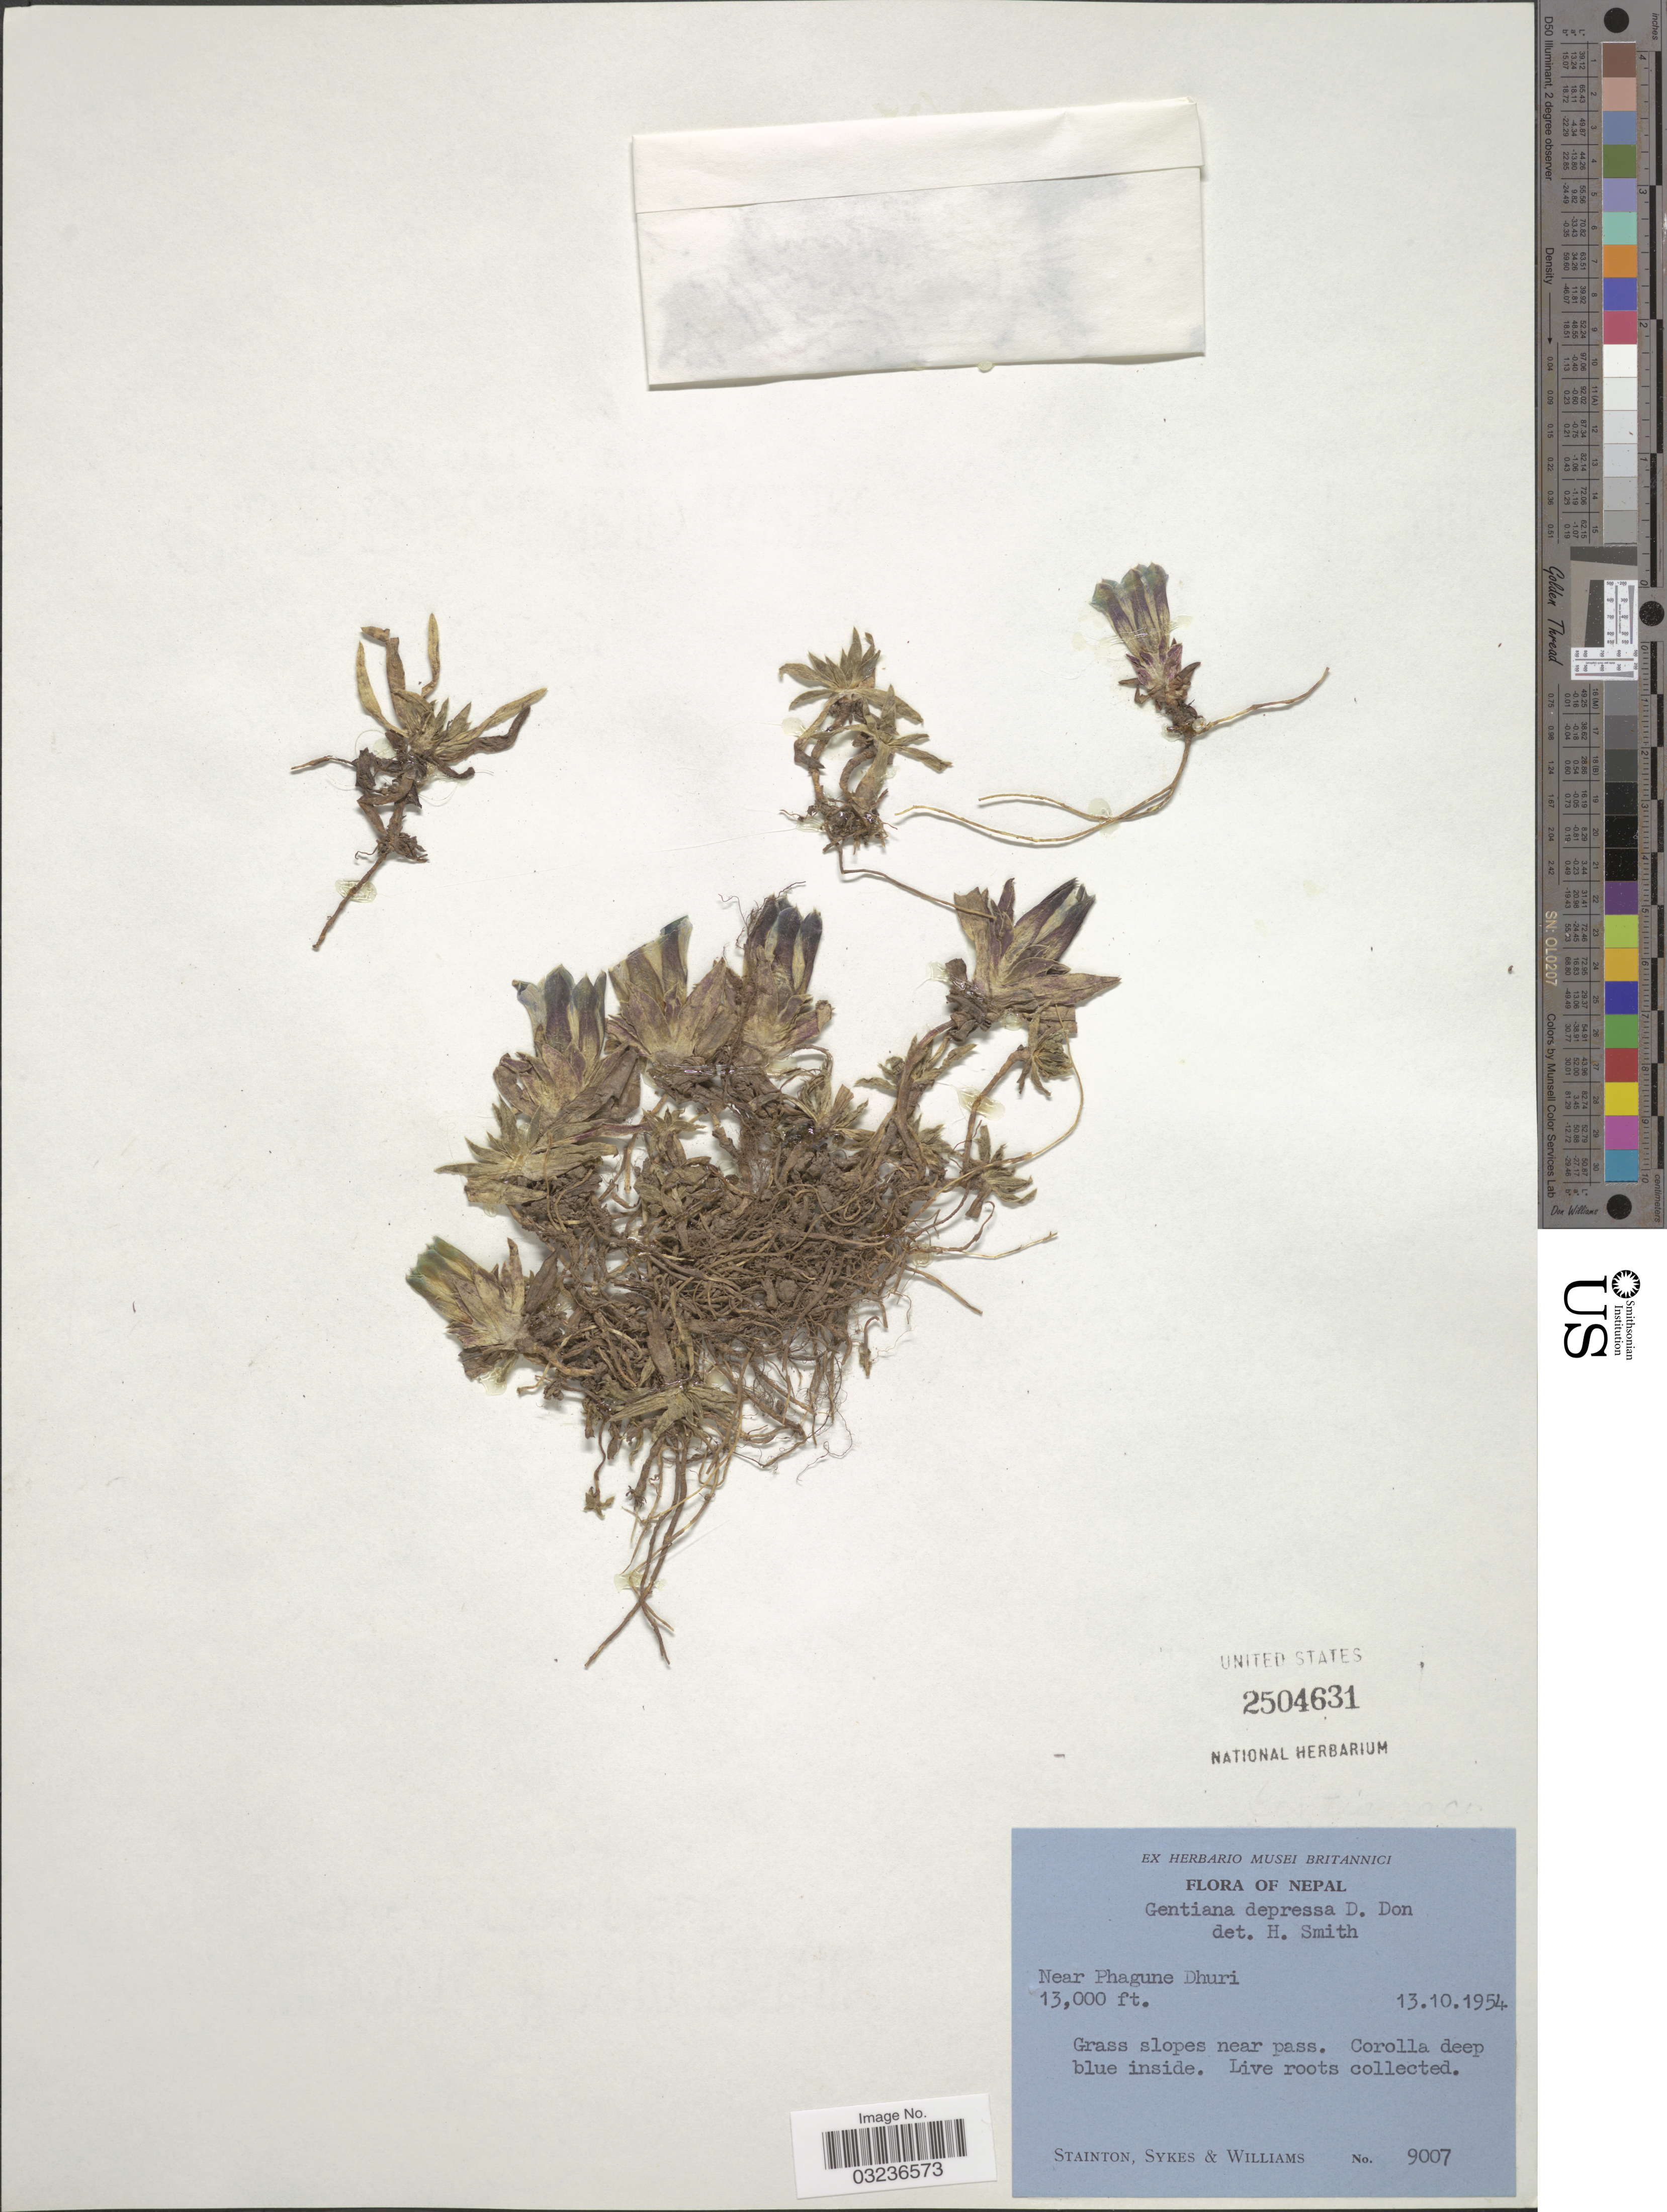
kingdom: Plantae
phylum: Tracheophyta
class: Magnoliopsida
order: Gentianales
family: Gentianaceae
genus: Gentiana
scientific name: Gentiana depressa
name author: D. Don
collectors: -. Stainton, Sykes, -- & -- Williams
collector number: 9007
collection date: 1954-10-13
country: Nepal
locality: Near Phagune Dhuri.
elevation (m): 3962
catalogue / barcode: US 2504631